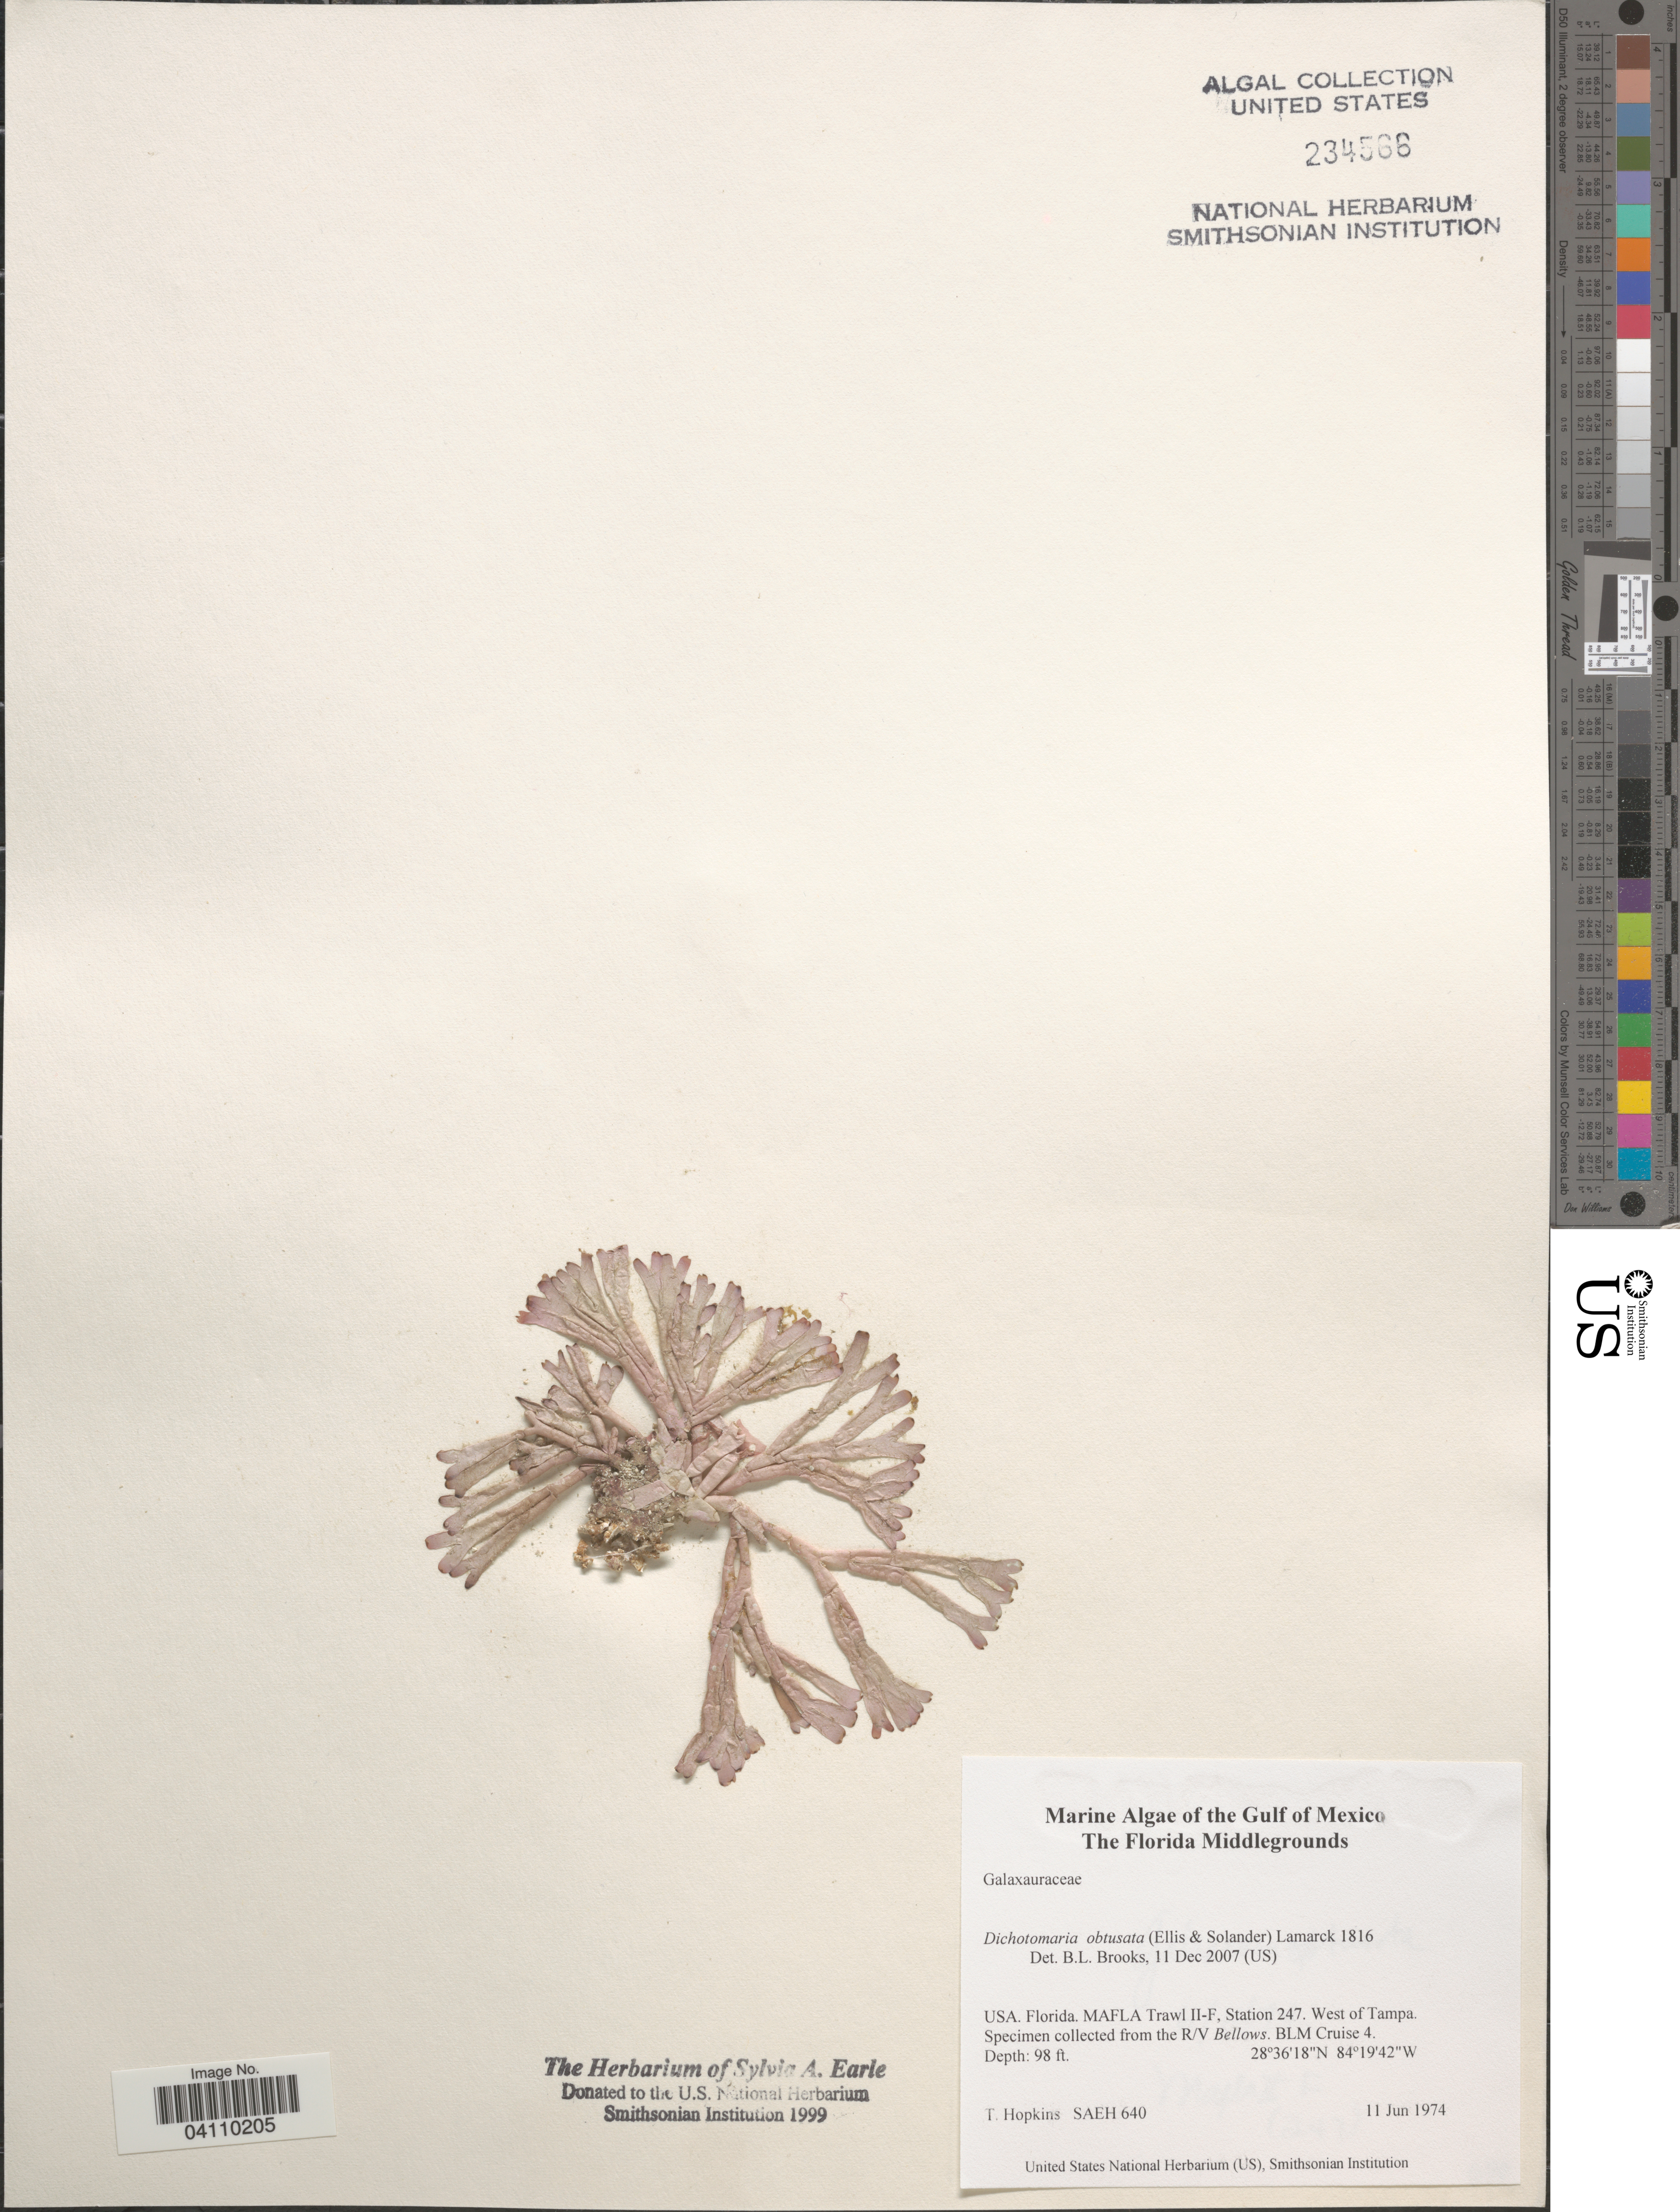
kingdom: Plantae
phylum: Rhodophyta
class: Florideophyceae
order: Nemaliales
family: Galaxauraceae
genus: Dichotomaria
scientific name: Dichotomaria obtusata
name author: (Ellis & Sol.) Lam.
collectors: T. Hopkins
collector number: SAEH640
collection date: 1974-06-11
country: United States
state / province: Florida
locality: The Gulf of Mexico. The Florida Middlegrounds. MAFLA Trawl II-F, Station 247. West of Tampa. The R/V Bellows. BLM Cruise 4.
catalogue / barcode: US 234566